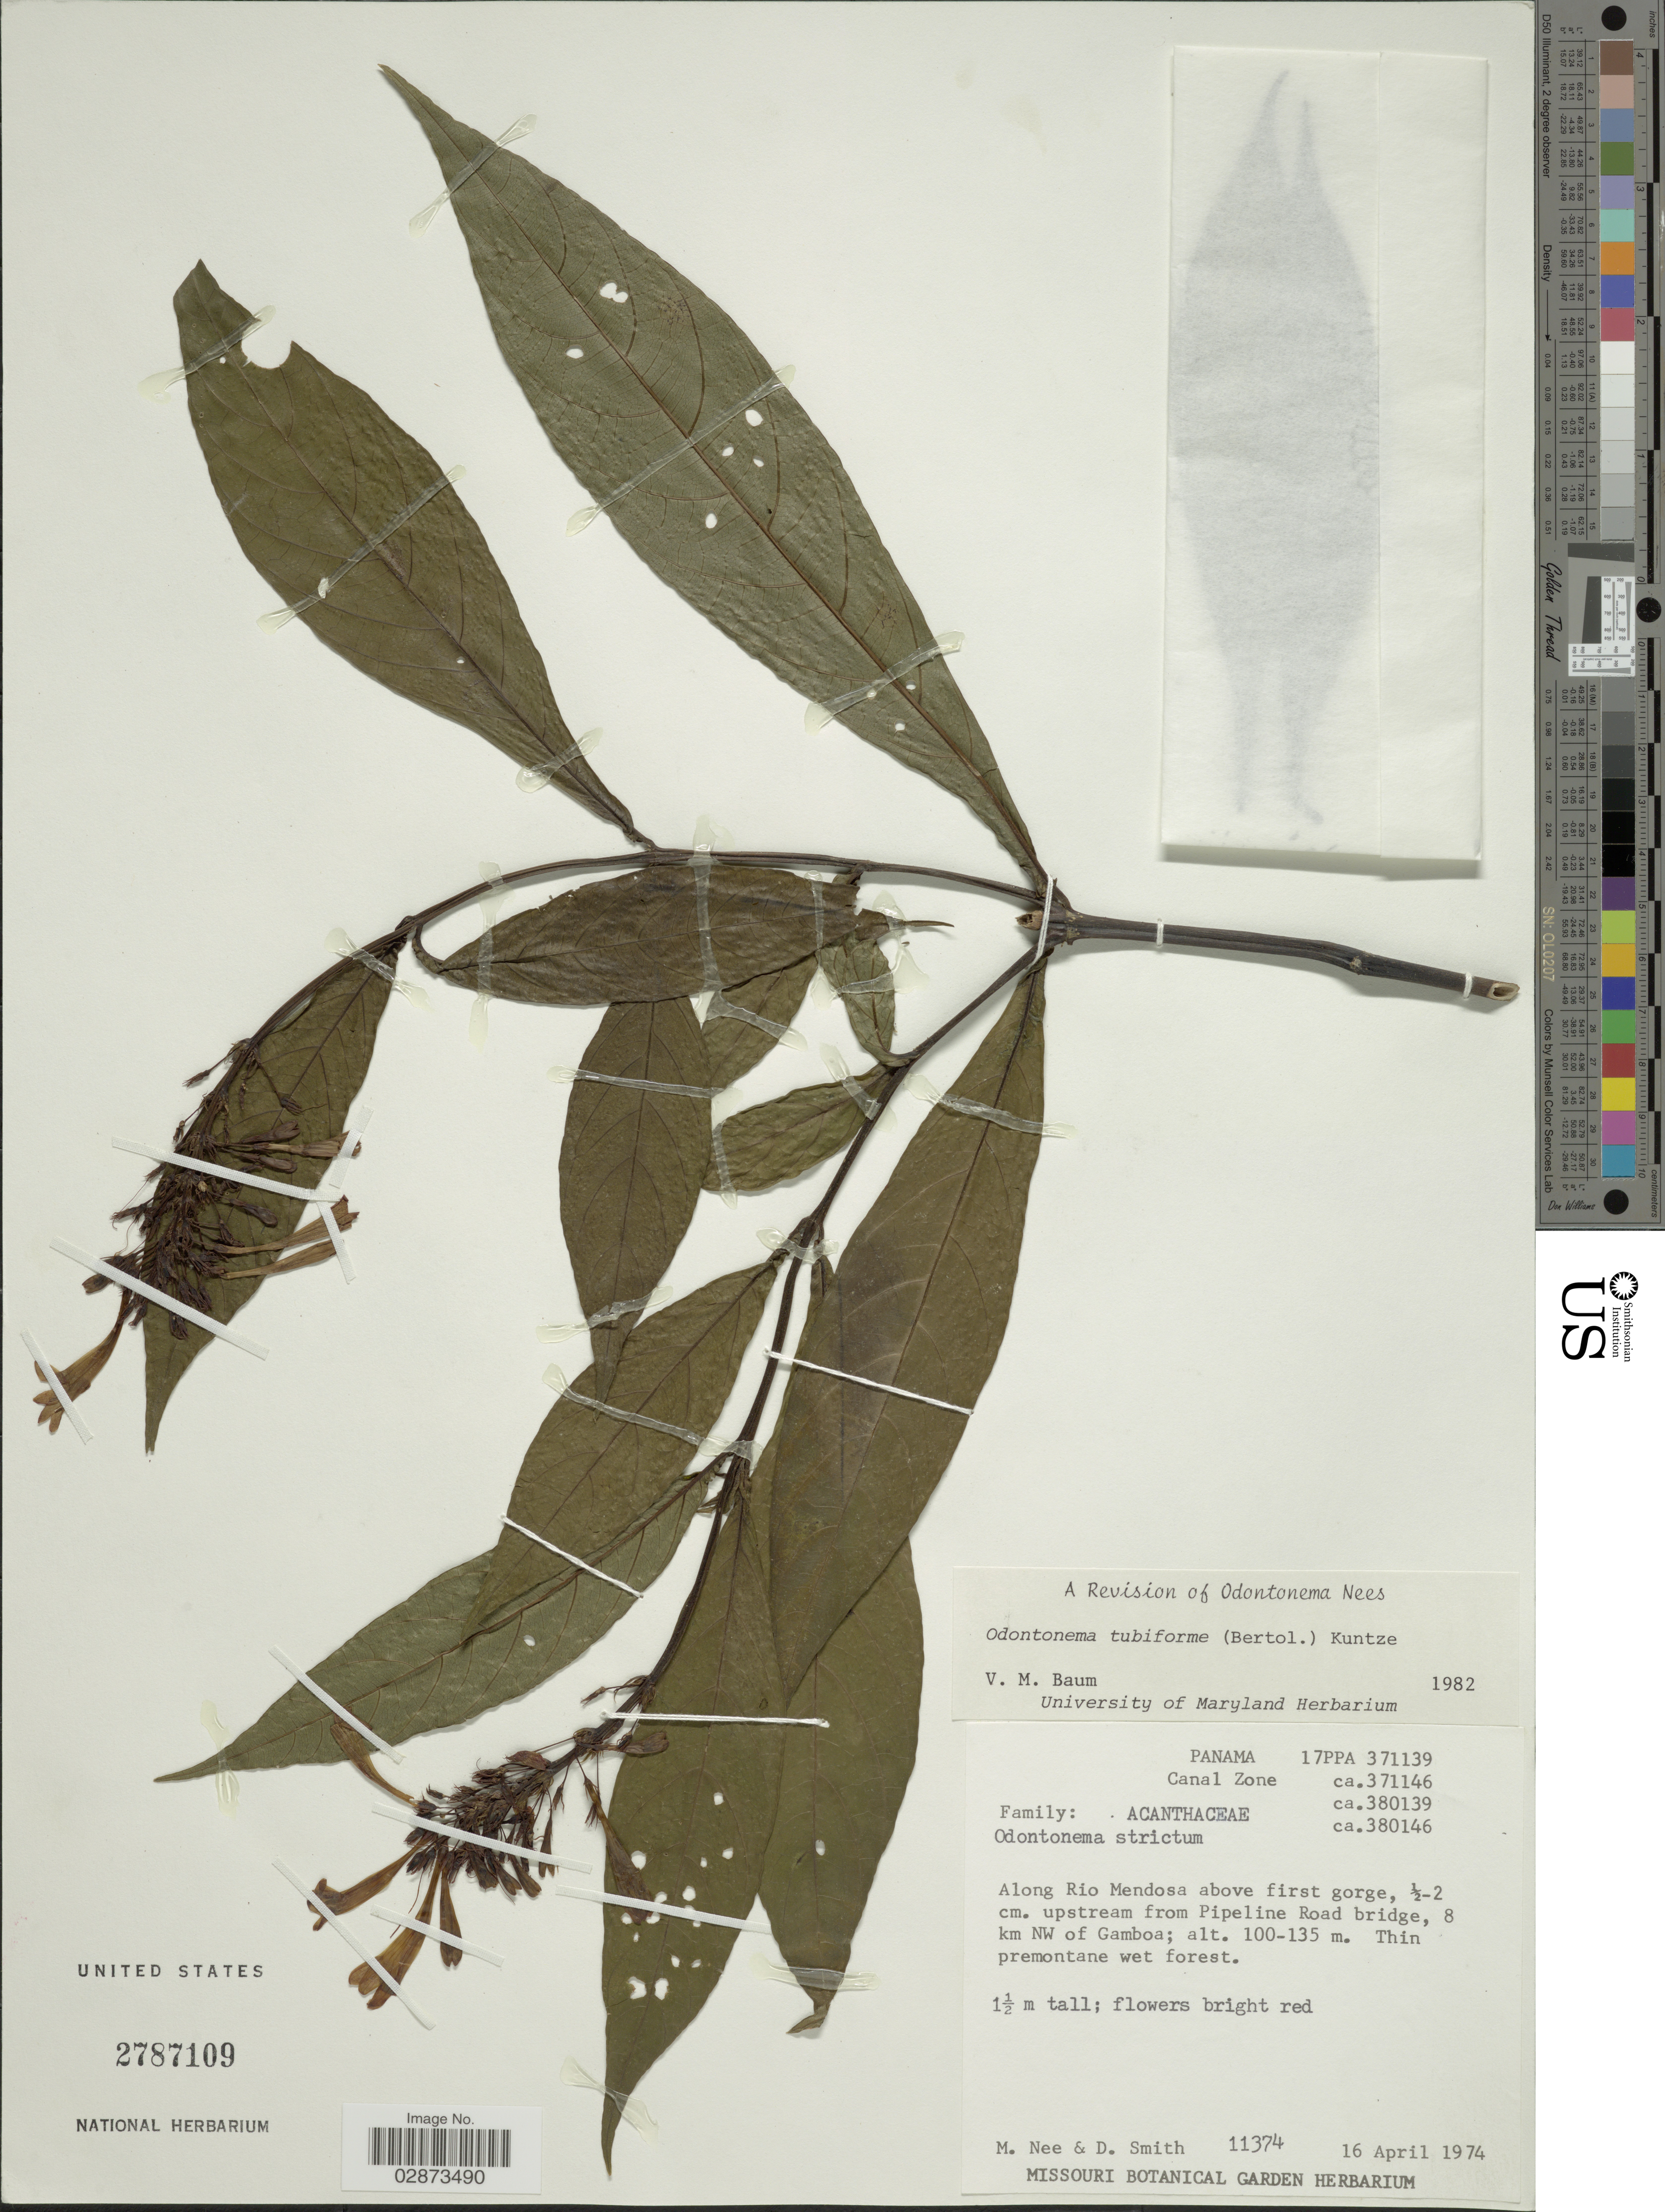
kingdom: Plantae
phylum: Tracheophyta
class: Magnoliopsida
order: Lamiales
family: Acanthaceae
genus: Odontonema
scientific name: Odontonema tubaeforme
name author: (Bertol.) Kuntze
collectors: M. Nee & D. Smith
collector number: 11374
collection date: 1974-04-16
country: Panama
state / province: Colón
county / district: Canal Zone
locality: Canal Zone, Along Rio Mendosa above first gorge, ½-2 cm. upstream from Pipeline Road bridge, 8 km NW of Gamboa.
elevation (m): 100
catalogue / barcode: US 2787109